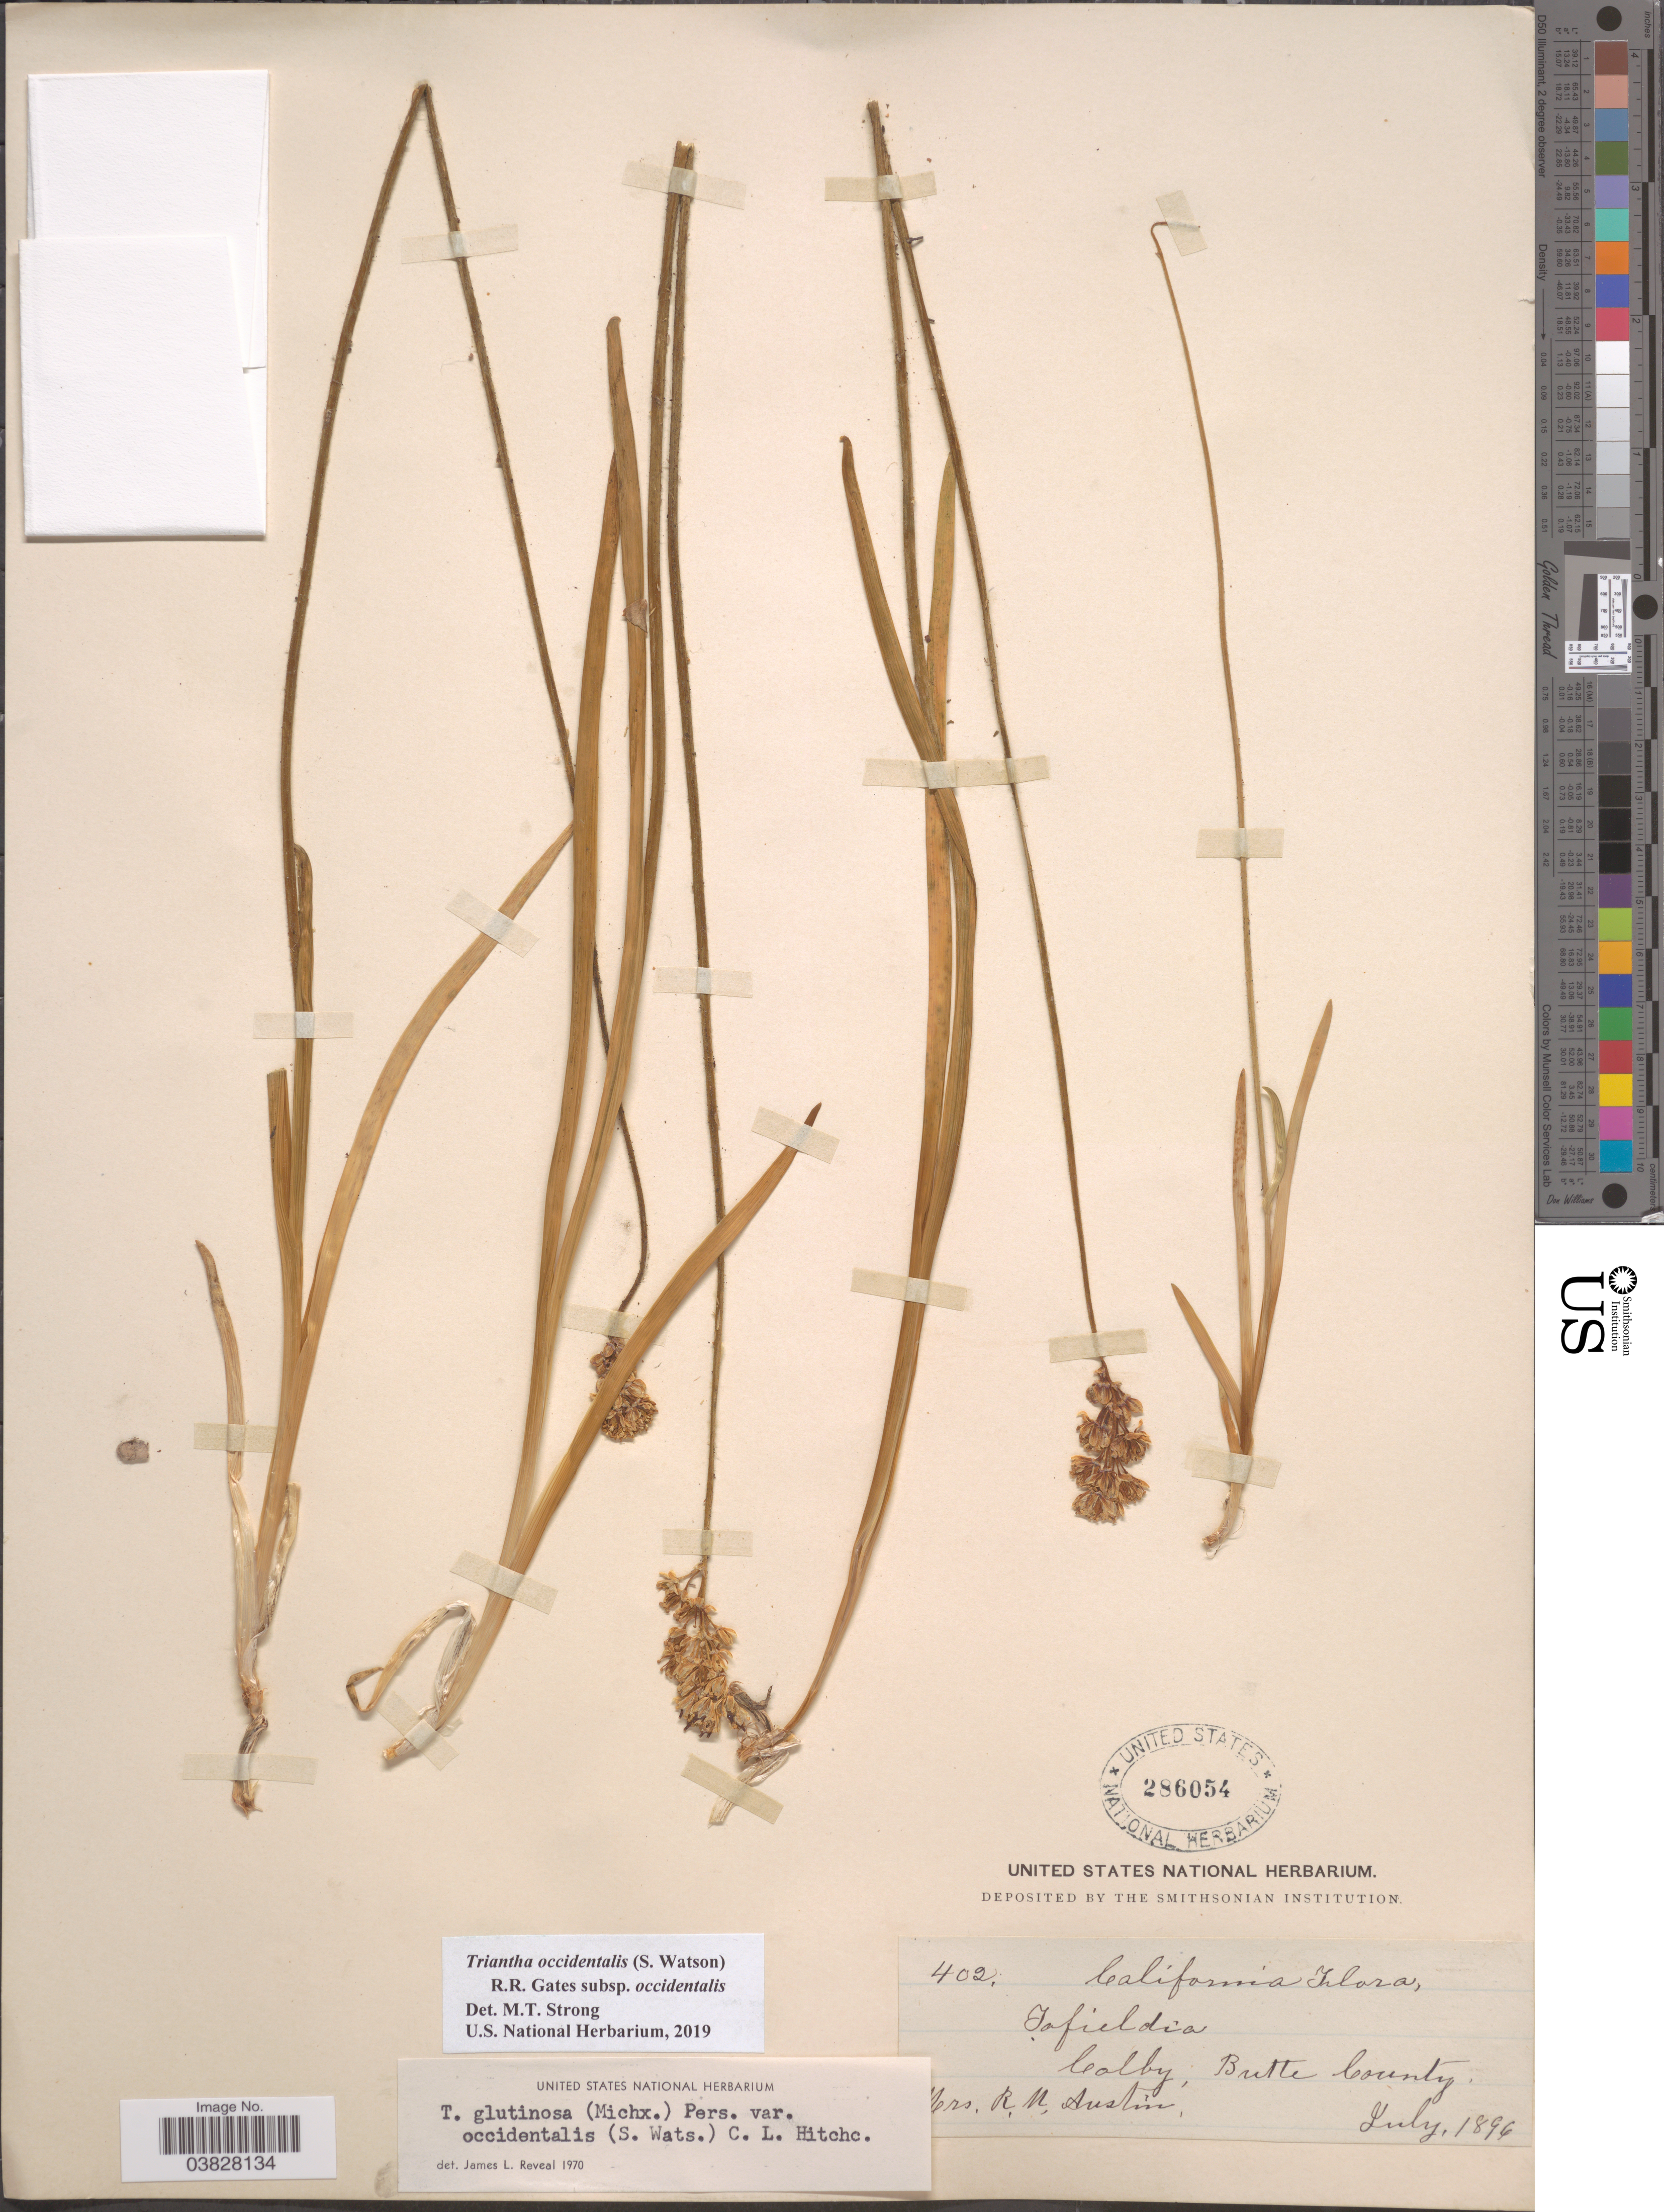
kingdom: Plantae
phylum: Tracheophyta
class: Liliopsida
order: Alismatales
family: Tofieldiaceae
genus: Triantha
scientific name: Triantha occidentalis subsp. occidentalis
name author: (S. Watson) R.R. Gates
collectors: R. Austin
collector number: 402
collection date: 1896-07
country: United States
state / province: California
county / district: Butte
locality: Colby, Butte County.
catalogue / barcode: US 286054